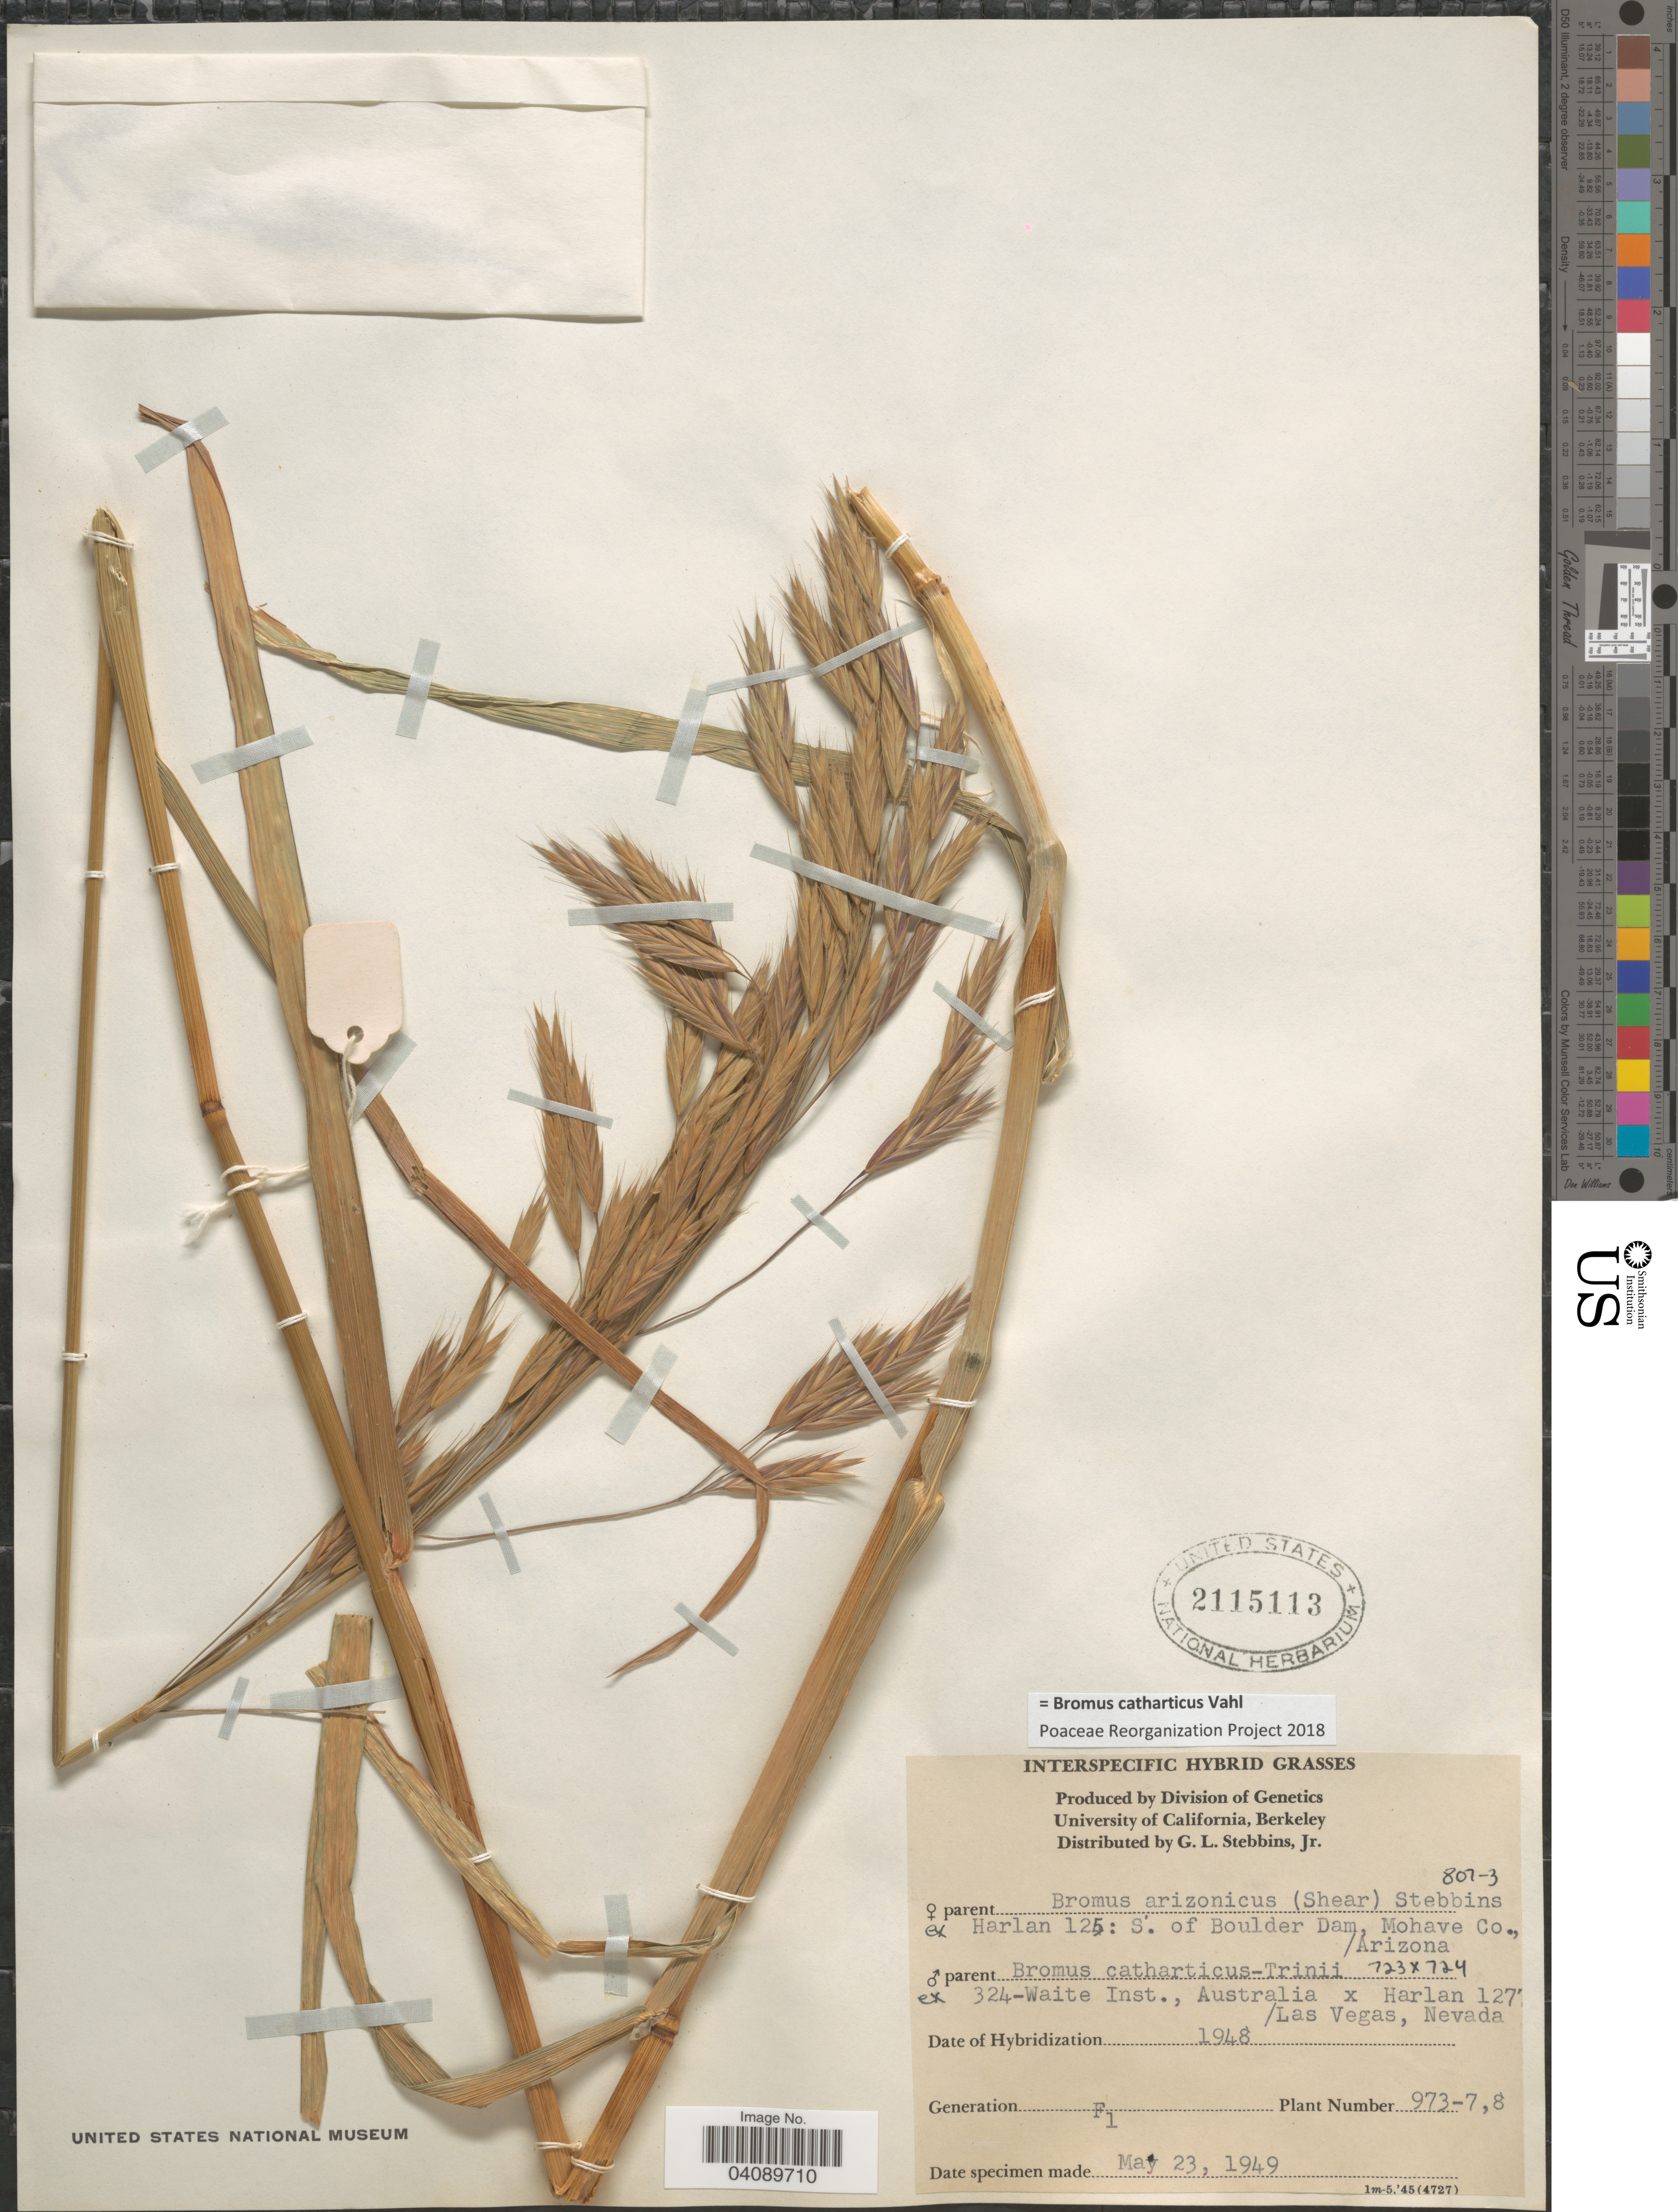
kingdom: Plantae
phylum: Tracheophyta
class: Liliopsida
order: Poales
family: Poaceae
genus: Bromus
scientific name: Bromus catharticus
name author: Vahl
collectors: G. L. Stebbins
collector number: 973-7,8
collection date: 1949-05-23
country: United States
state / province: California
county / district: Alameda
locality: University of California, Berkeley.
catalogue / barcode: US 2115113